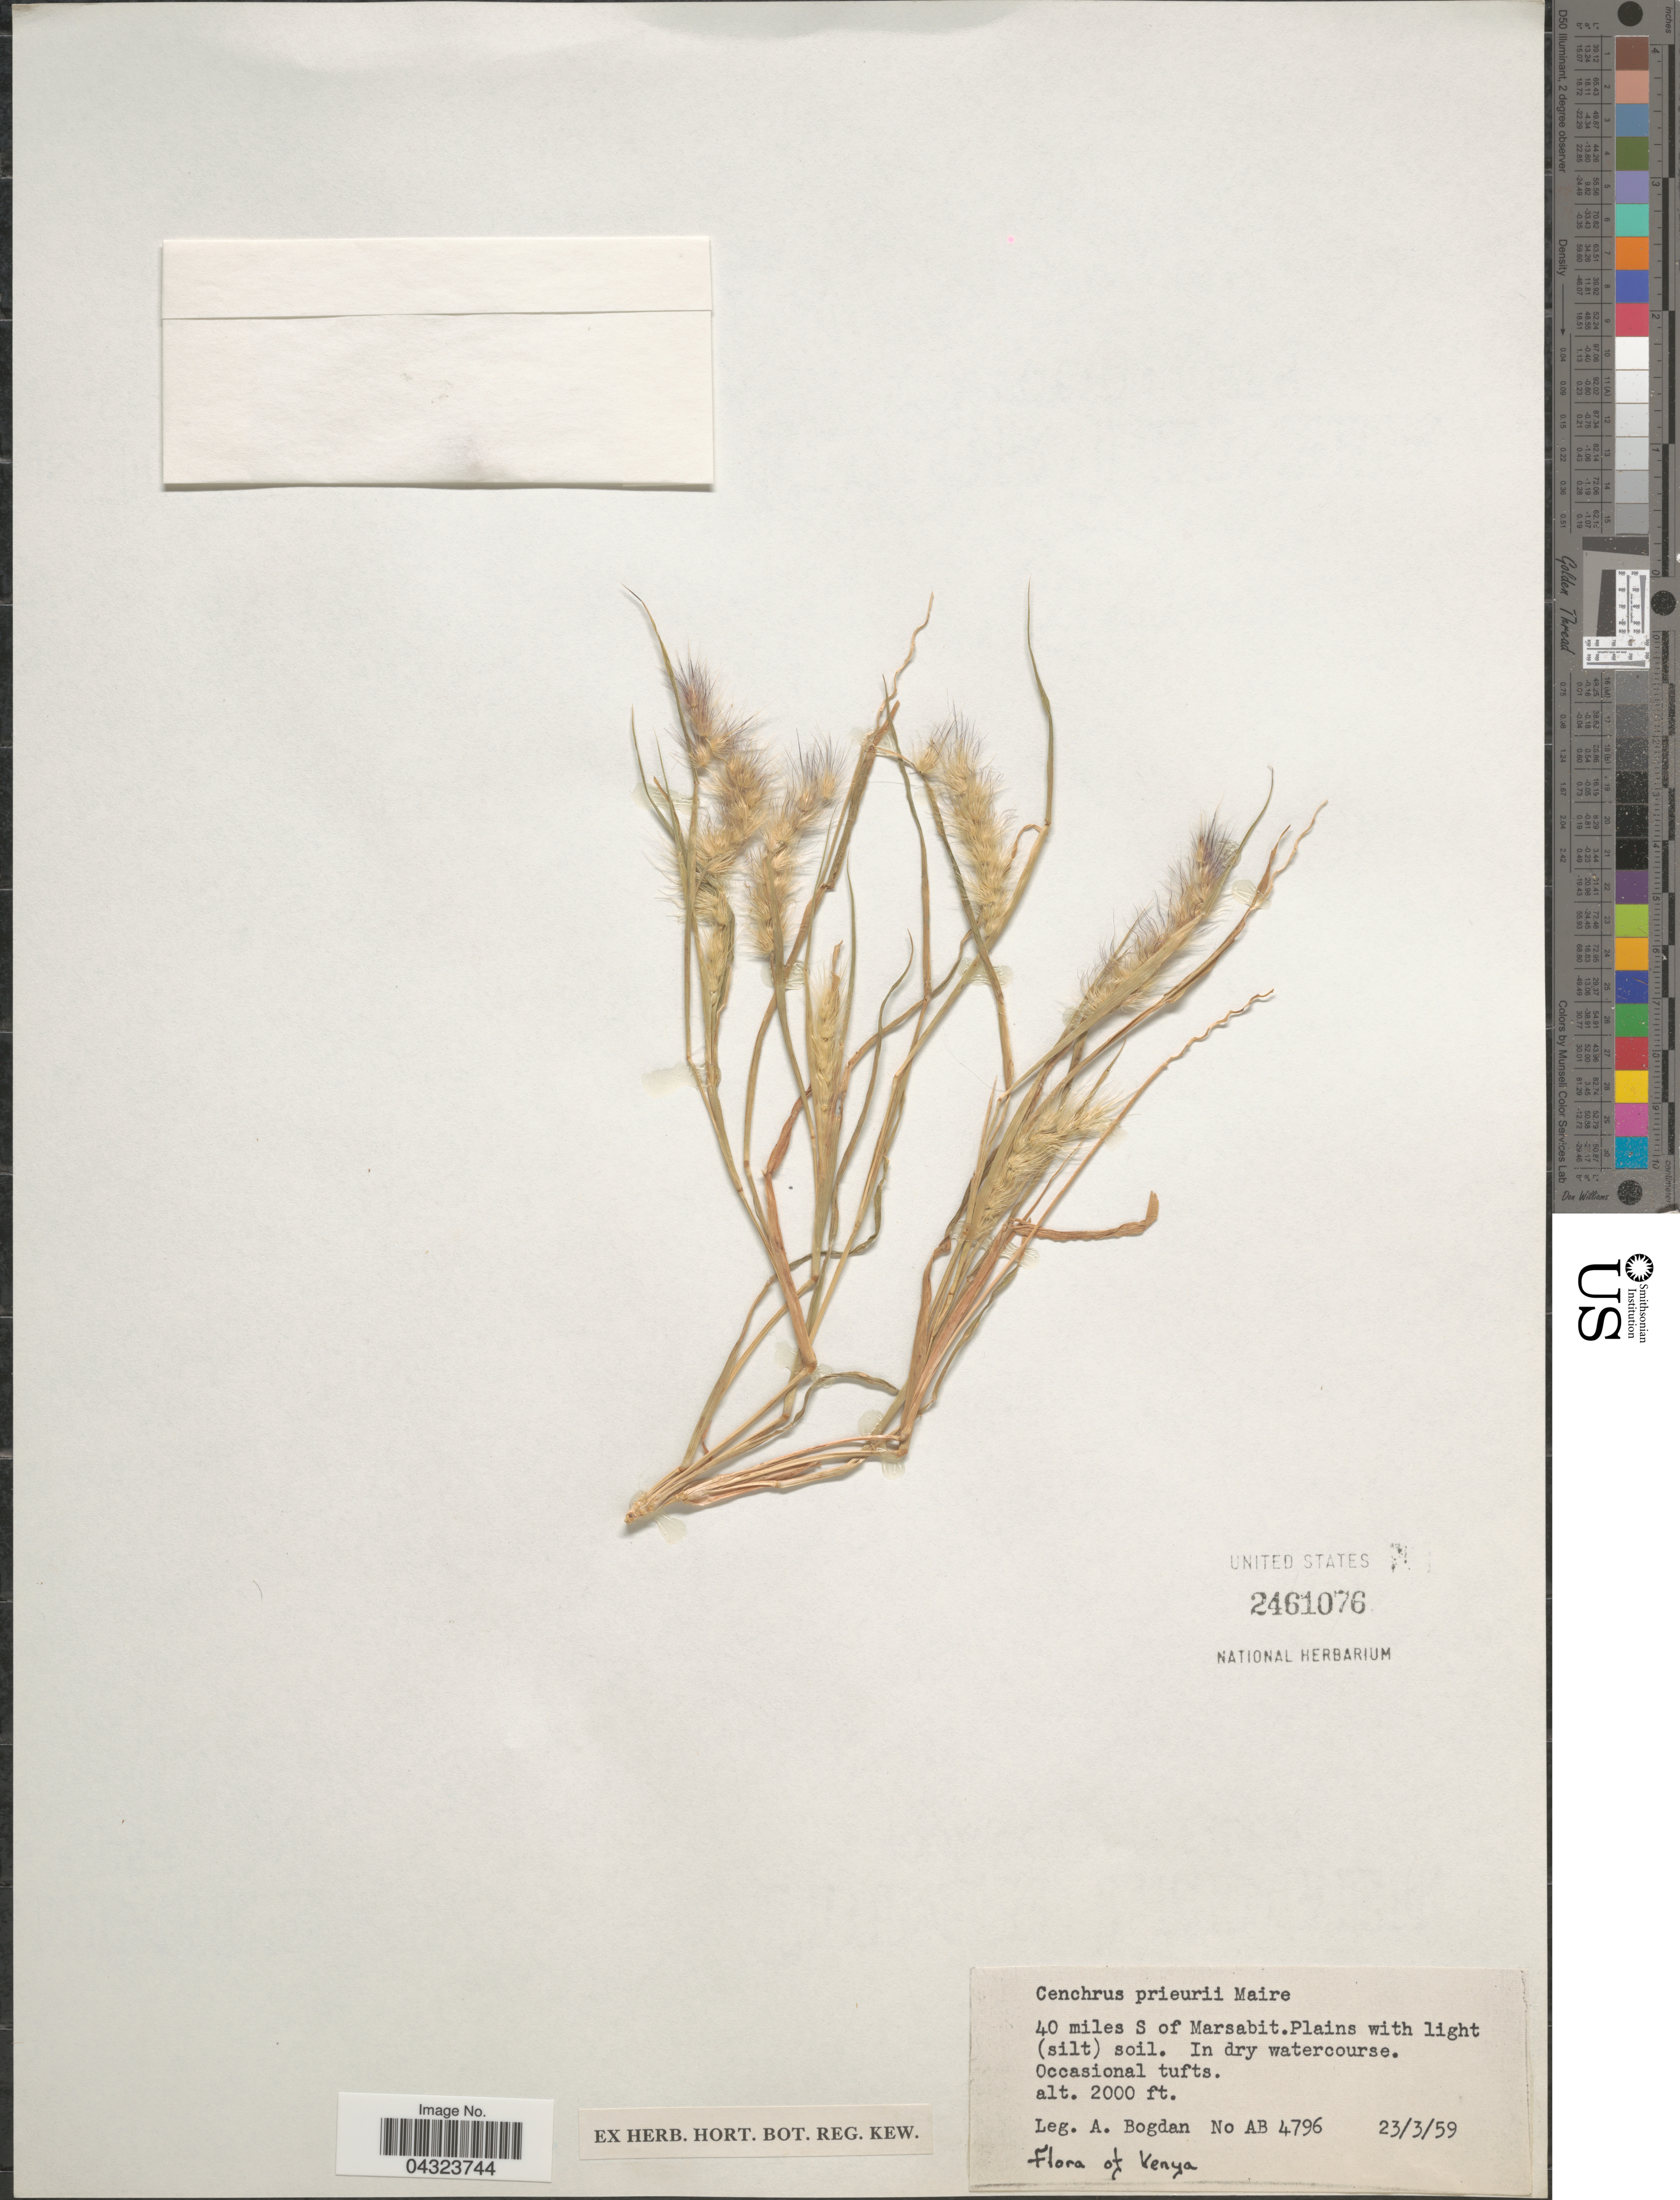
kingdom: Plantae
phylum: Tracheophyta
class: Liliopsida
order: Poales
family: Poaceae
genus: Cenchrus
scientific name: Cenchrus prieurii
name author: (Kunth) Maire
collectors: A. Bogdan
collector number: AB4796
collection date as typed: Transcribed d/m/y: 23/3/59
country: Kenya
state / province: Marsabit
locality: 40 miles S of Marsabit.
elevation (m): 610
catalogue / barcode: US 2461076